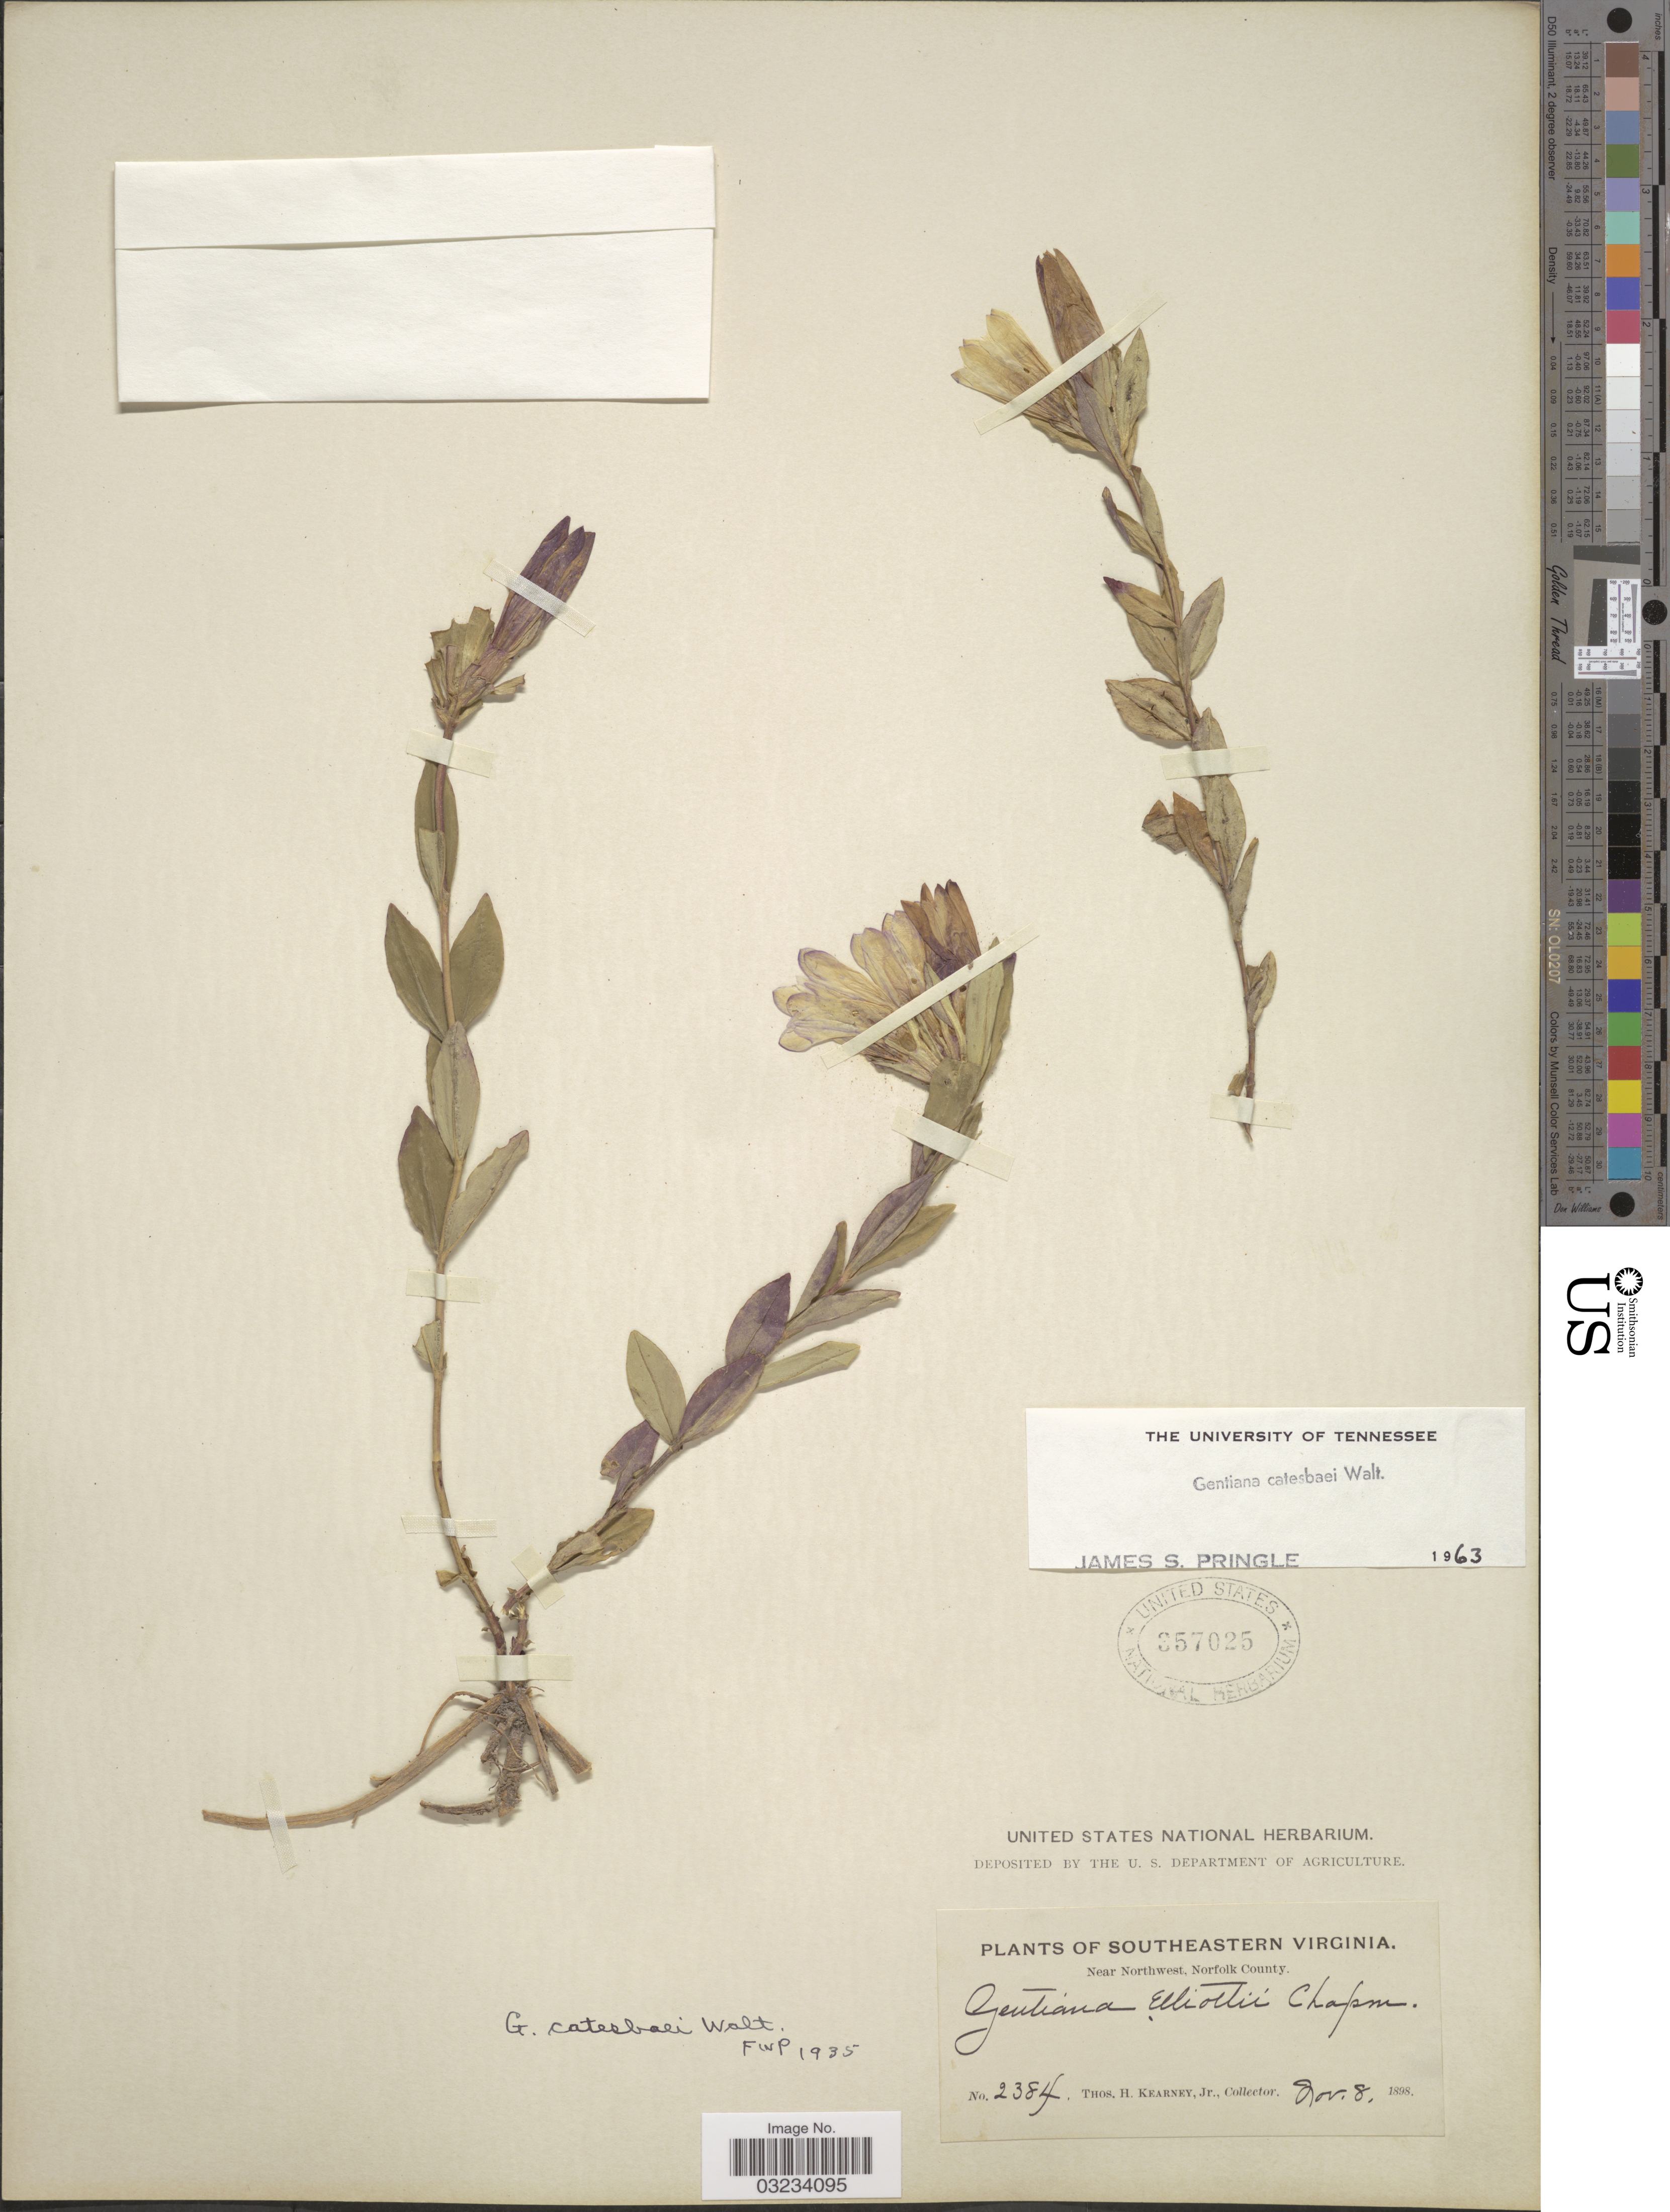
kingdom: Plantae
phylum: Tracheophyta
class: Magnoliopsida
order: Gentianales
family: Gentianaceae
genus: Gentiana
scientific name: Gentiana catesbaei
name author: Walter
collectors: T. H. Kearney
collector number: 2384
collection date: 1898-11-08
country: United States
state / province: Virginia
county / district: City of Norfolk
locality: Southeastern Virginia, Near Northwest, Norfolk County.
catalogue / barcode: US 357025